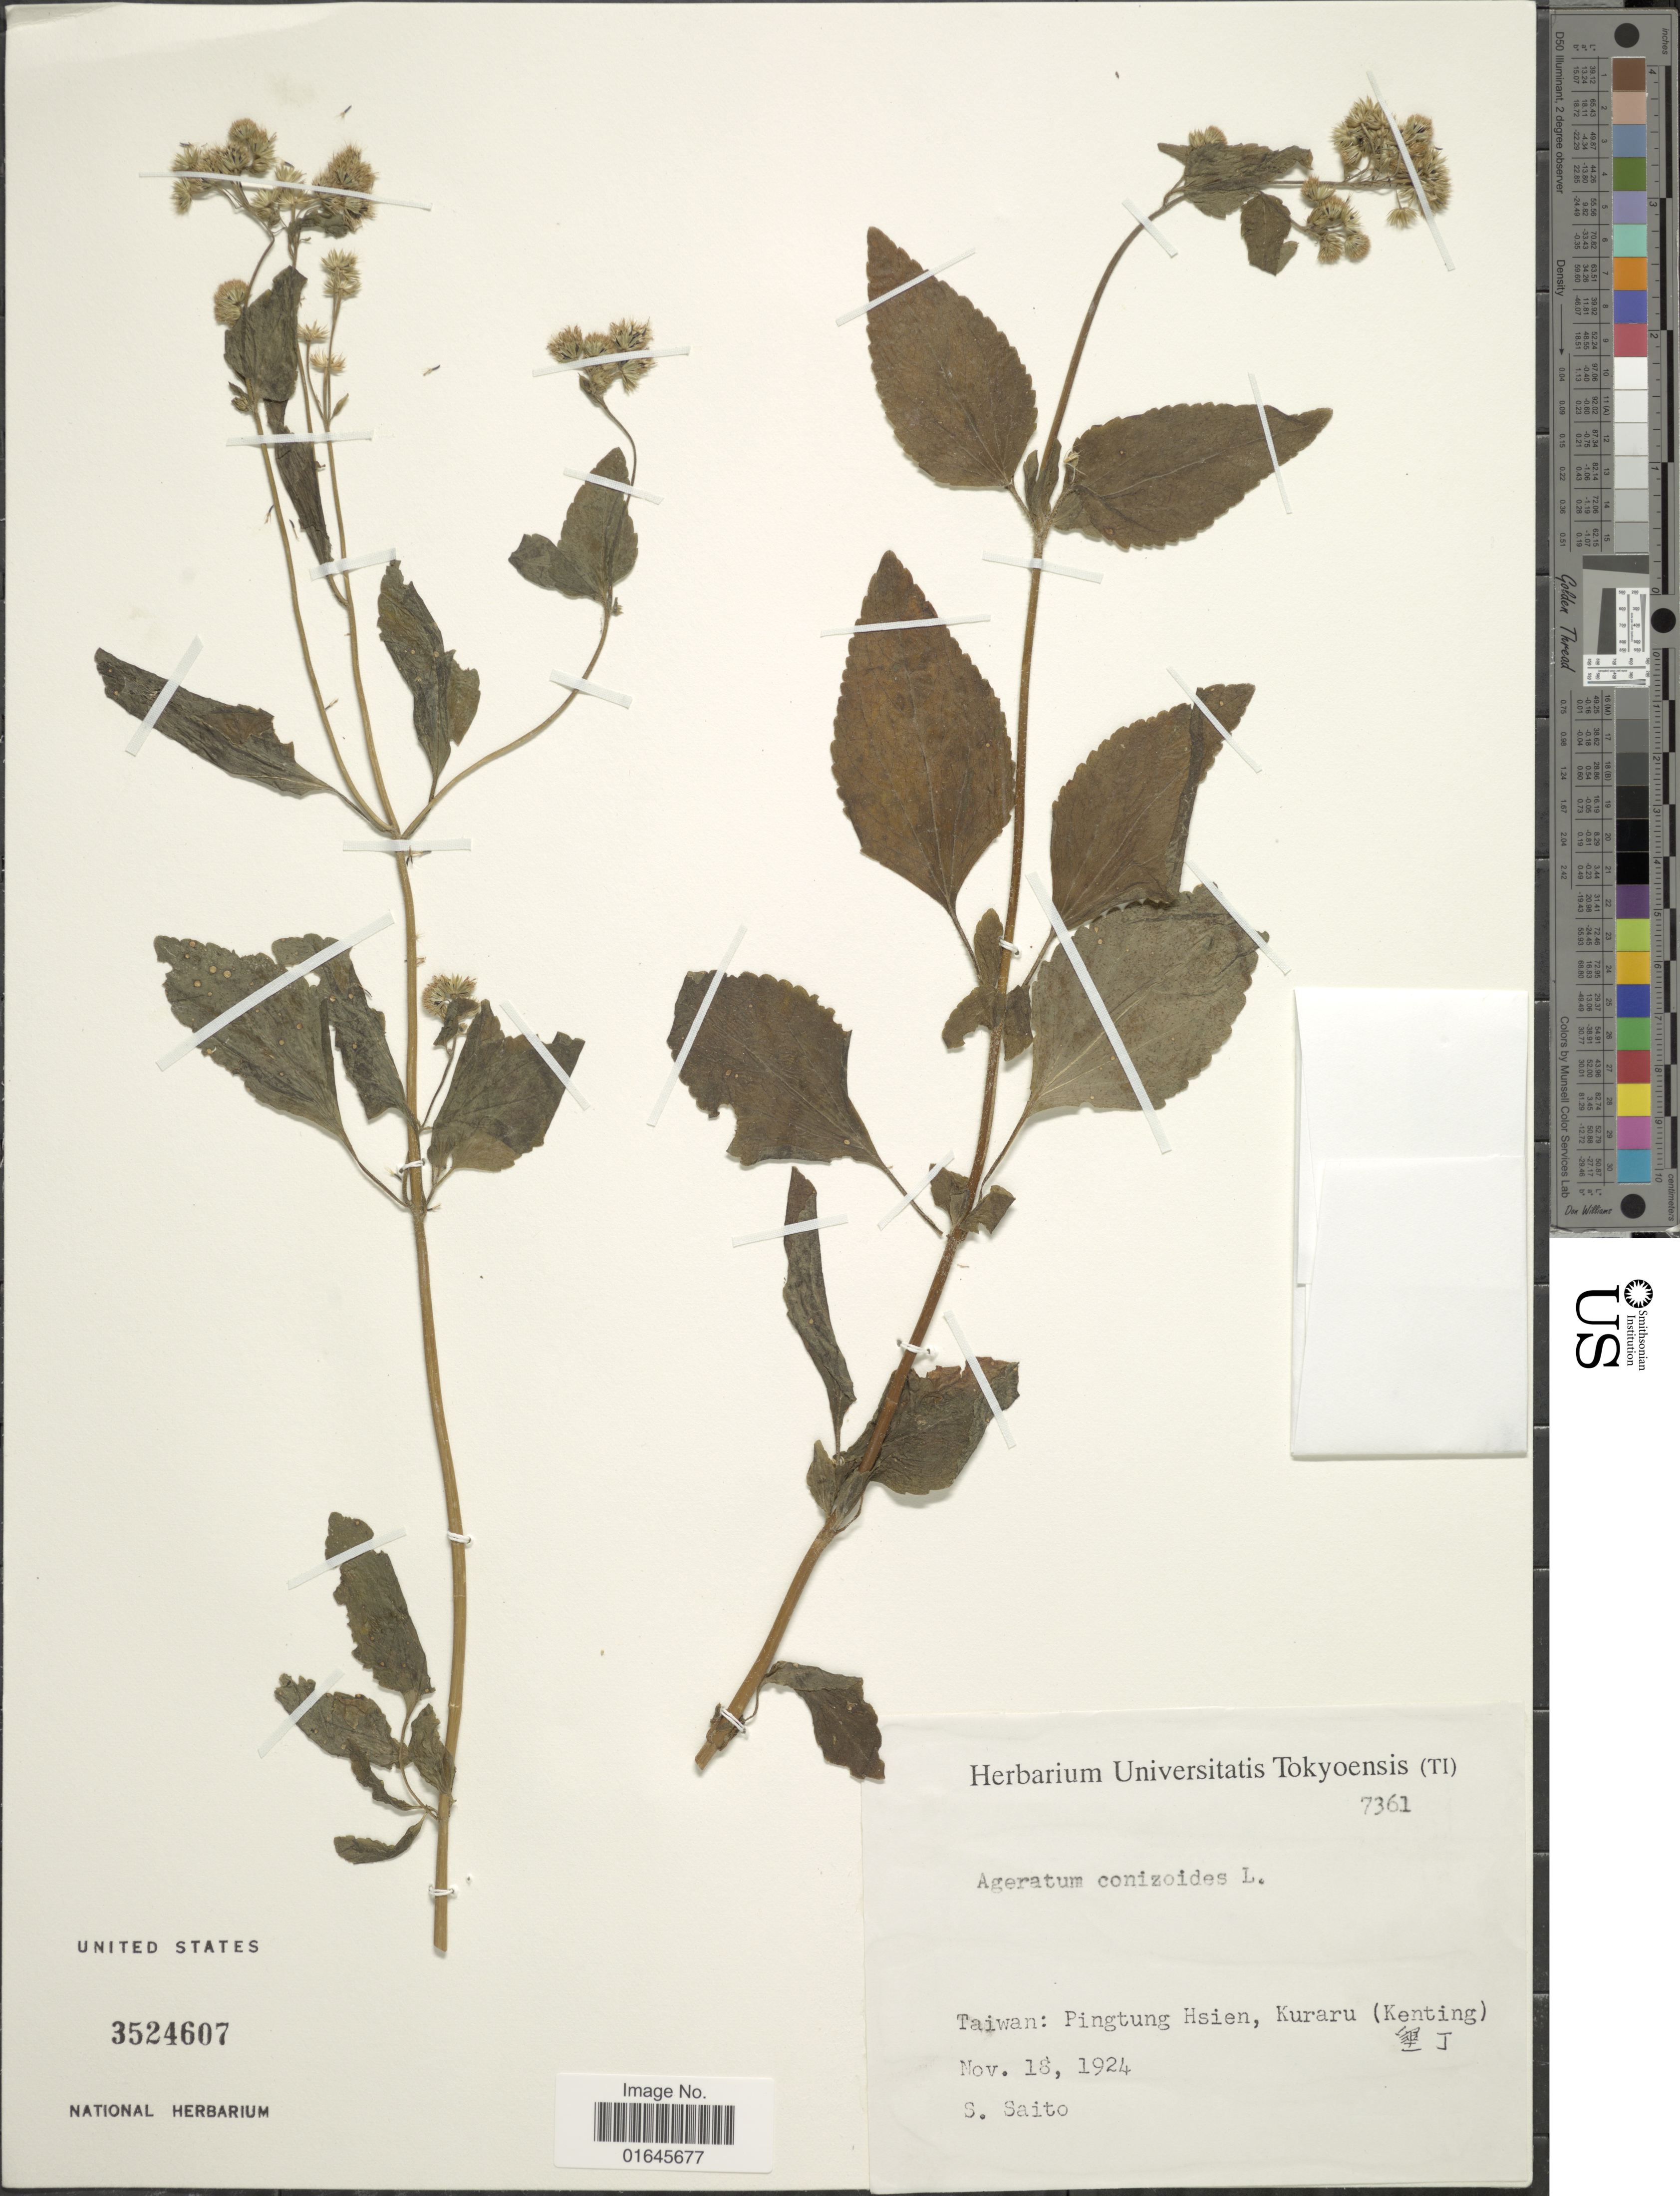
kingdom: Plantae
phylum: Tracheophyta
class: Magnoliopsida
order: Asterales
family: Asteraceae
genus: Ageratum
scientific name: Ageratum conyzoides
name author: L.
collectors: S. Saito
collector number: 7361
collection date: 1924-11-18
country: Taiwan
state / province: Pingtung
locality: Pingtung Hsien, Kuraru (Kenting)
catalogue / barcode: US 3524607